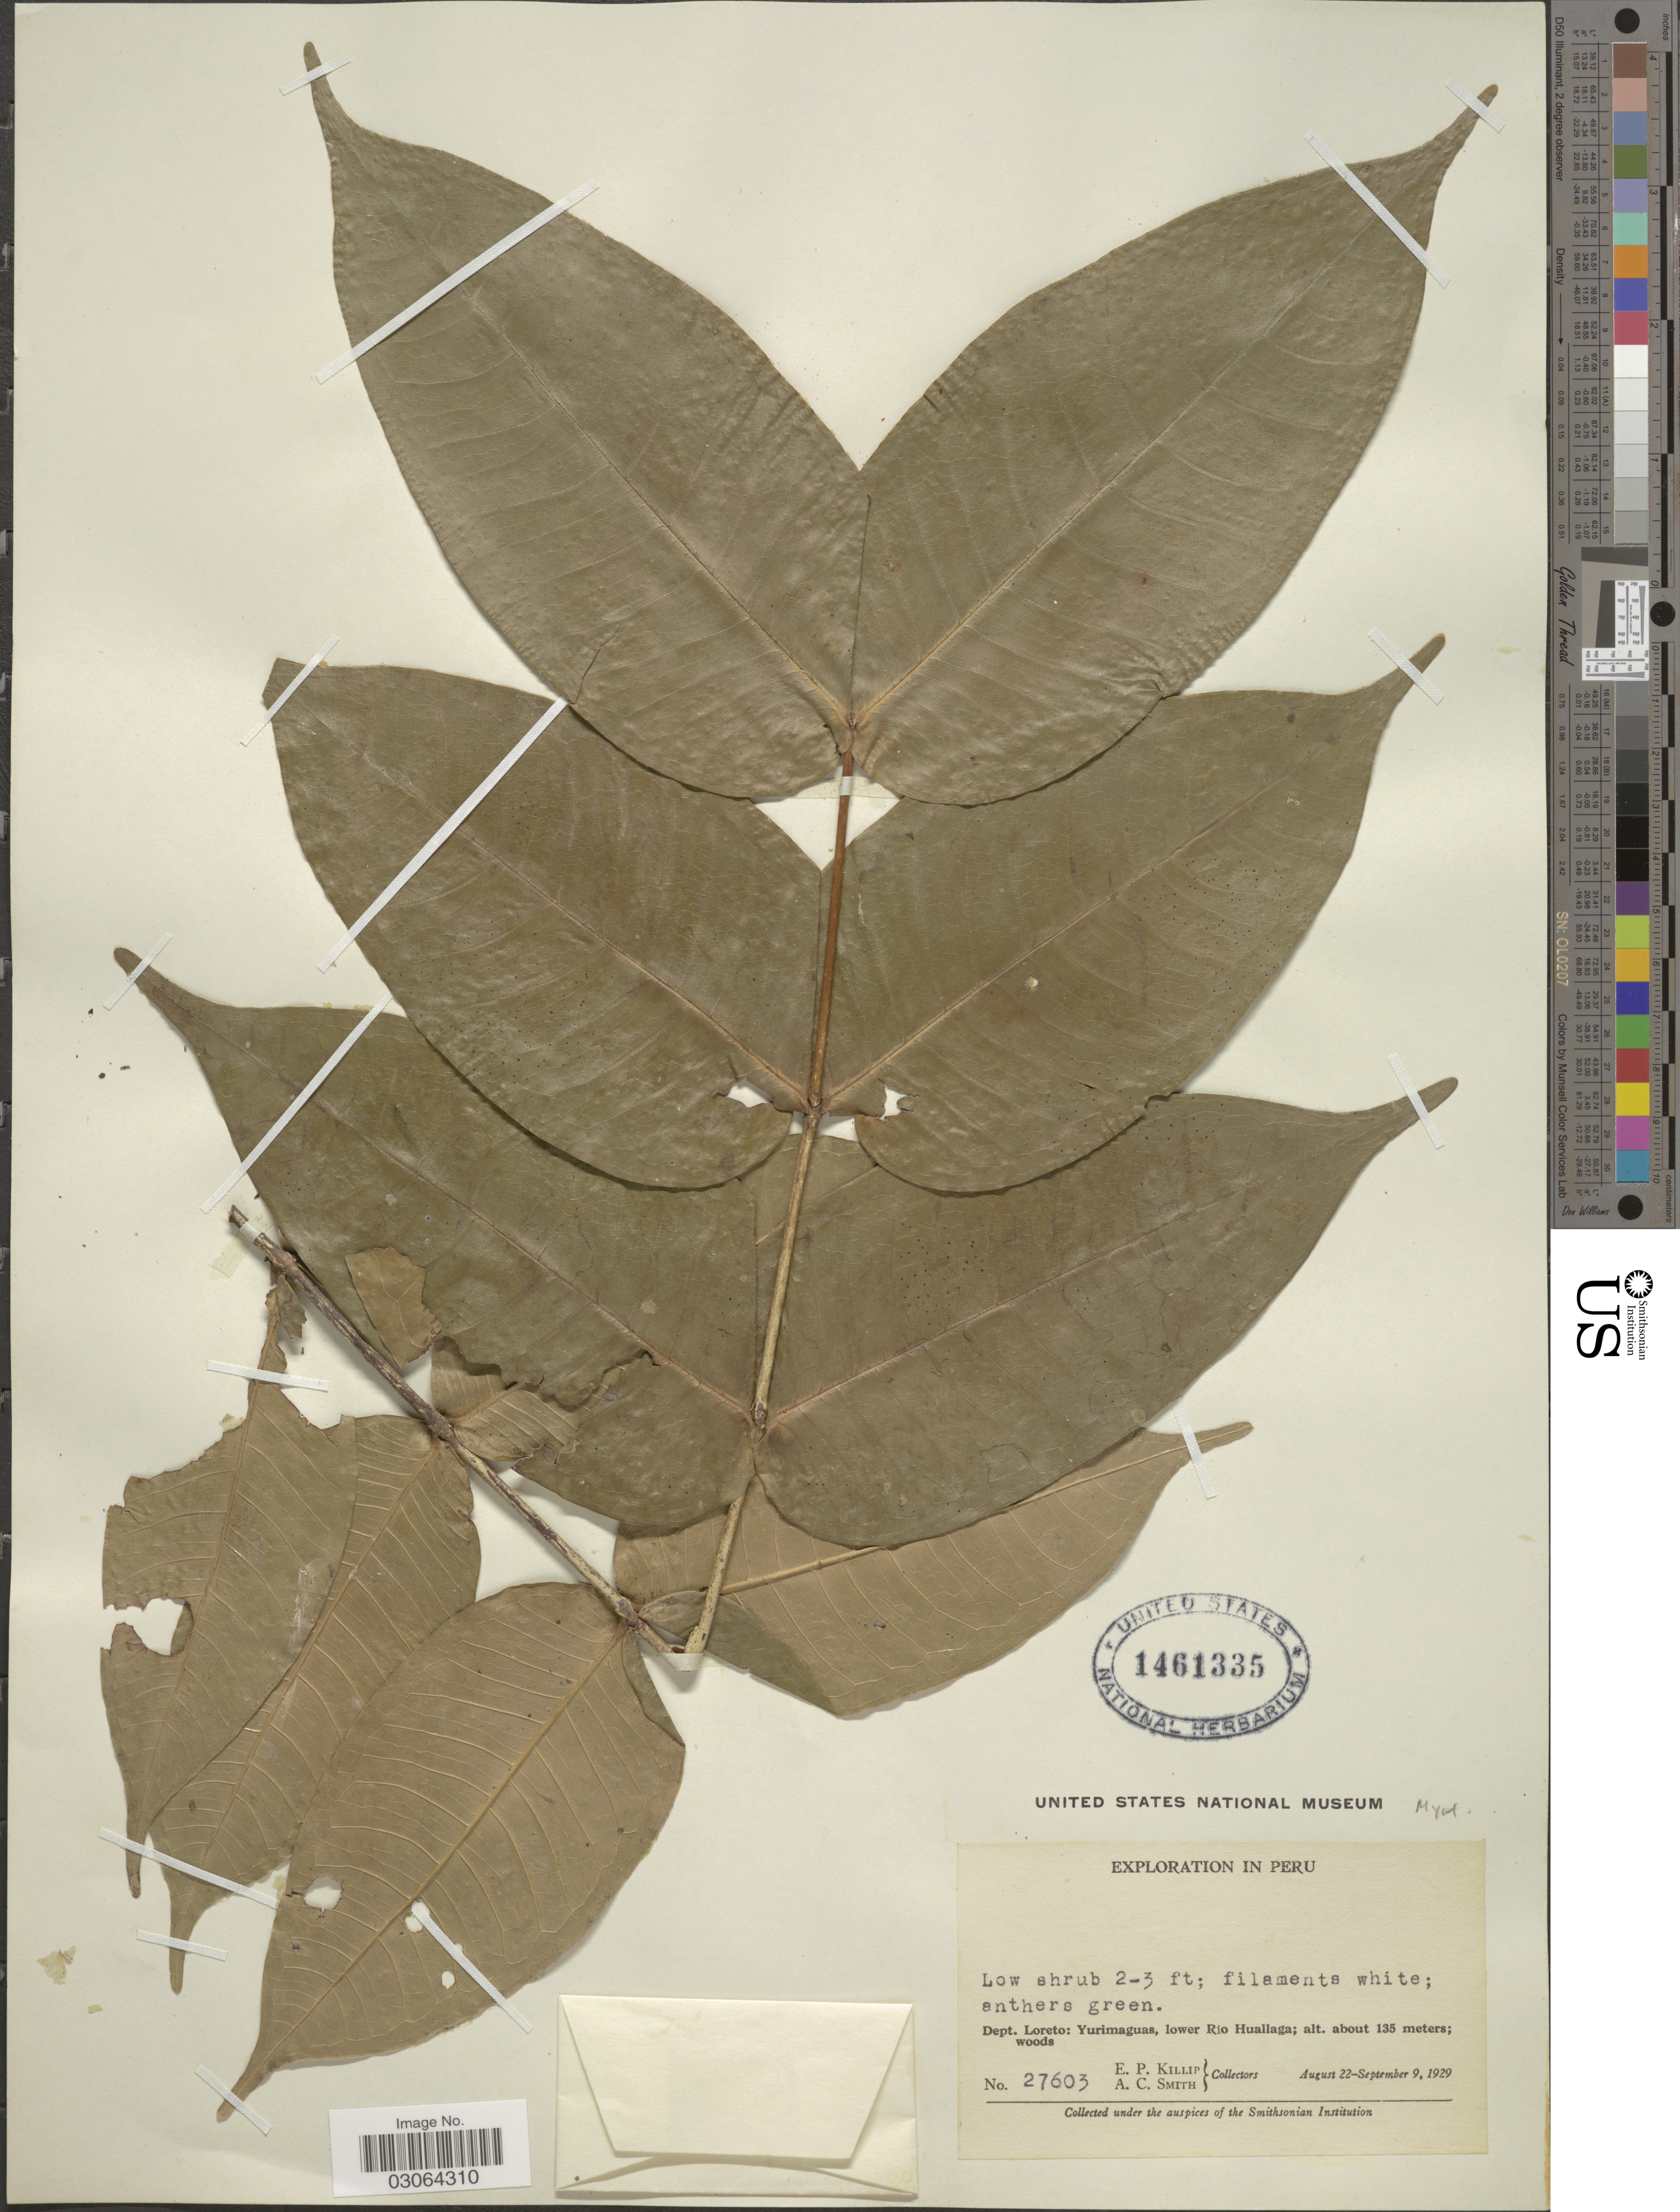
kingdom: Plantae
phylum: Tracheophyta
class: Magnoliopsida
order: Myrtales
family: Myrtaceae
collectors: E. P. Killip & A. C. Smith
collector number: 27603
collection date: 1929-08-22/1929-09-09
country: Peru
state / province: Loreto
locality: Dept. Loreto: Yurimaguas, lower Río Huallaga.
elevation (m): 135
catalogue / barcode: US 1461335